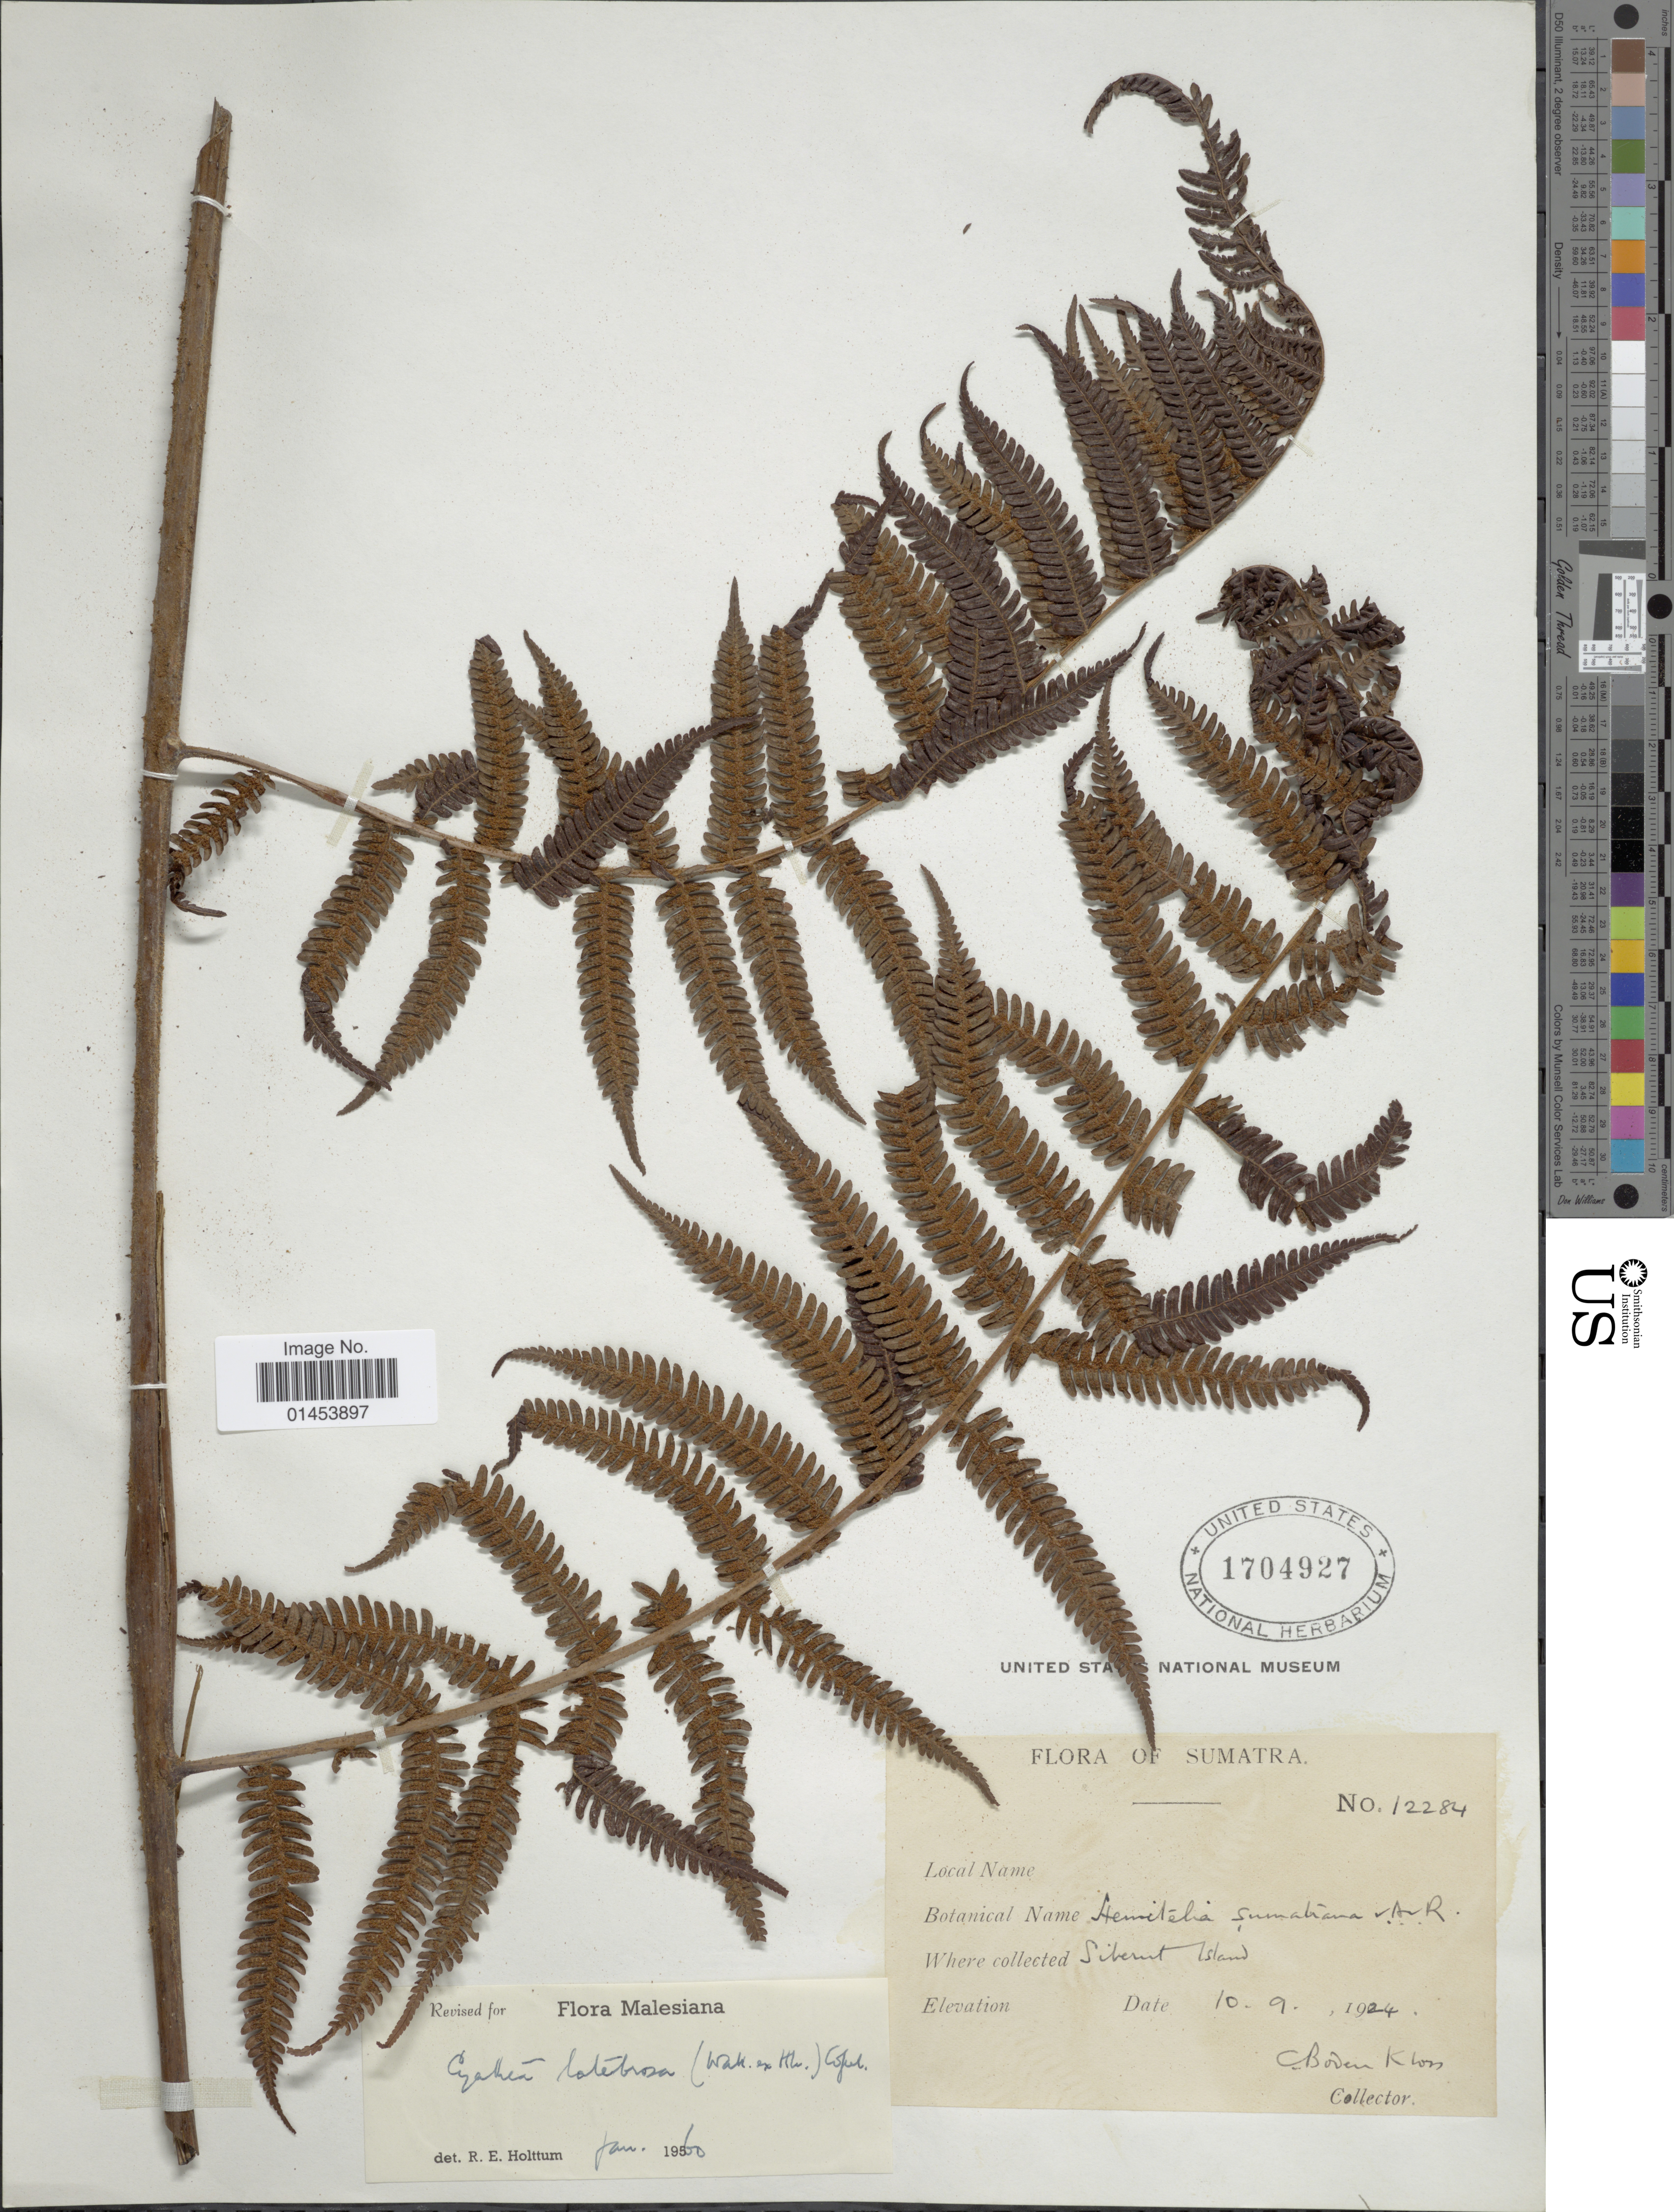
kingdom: Plantae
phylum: Tracheophyta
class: Polypodiopsida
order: Cyatheales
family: Cyatheaceae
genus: Cyathea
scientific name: Cyathea latebrosa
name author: (Wall. ex Hook.) Copel.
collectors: C. Kloss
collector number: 12284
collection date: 1924-09-10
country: Indonesia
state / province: Sumatra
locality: Siberut Island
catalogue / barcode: US 1704927